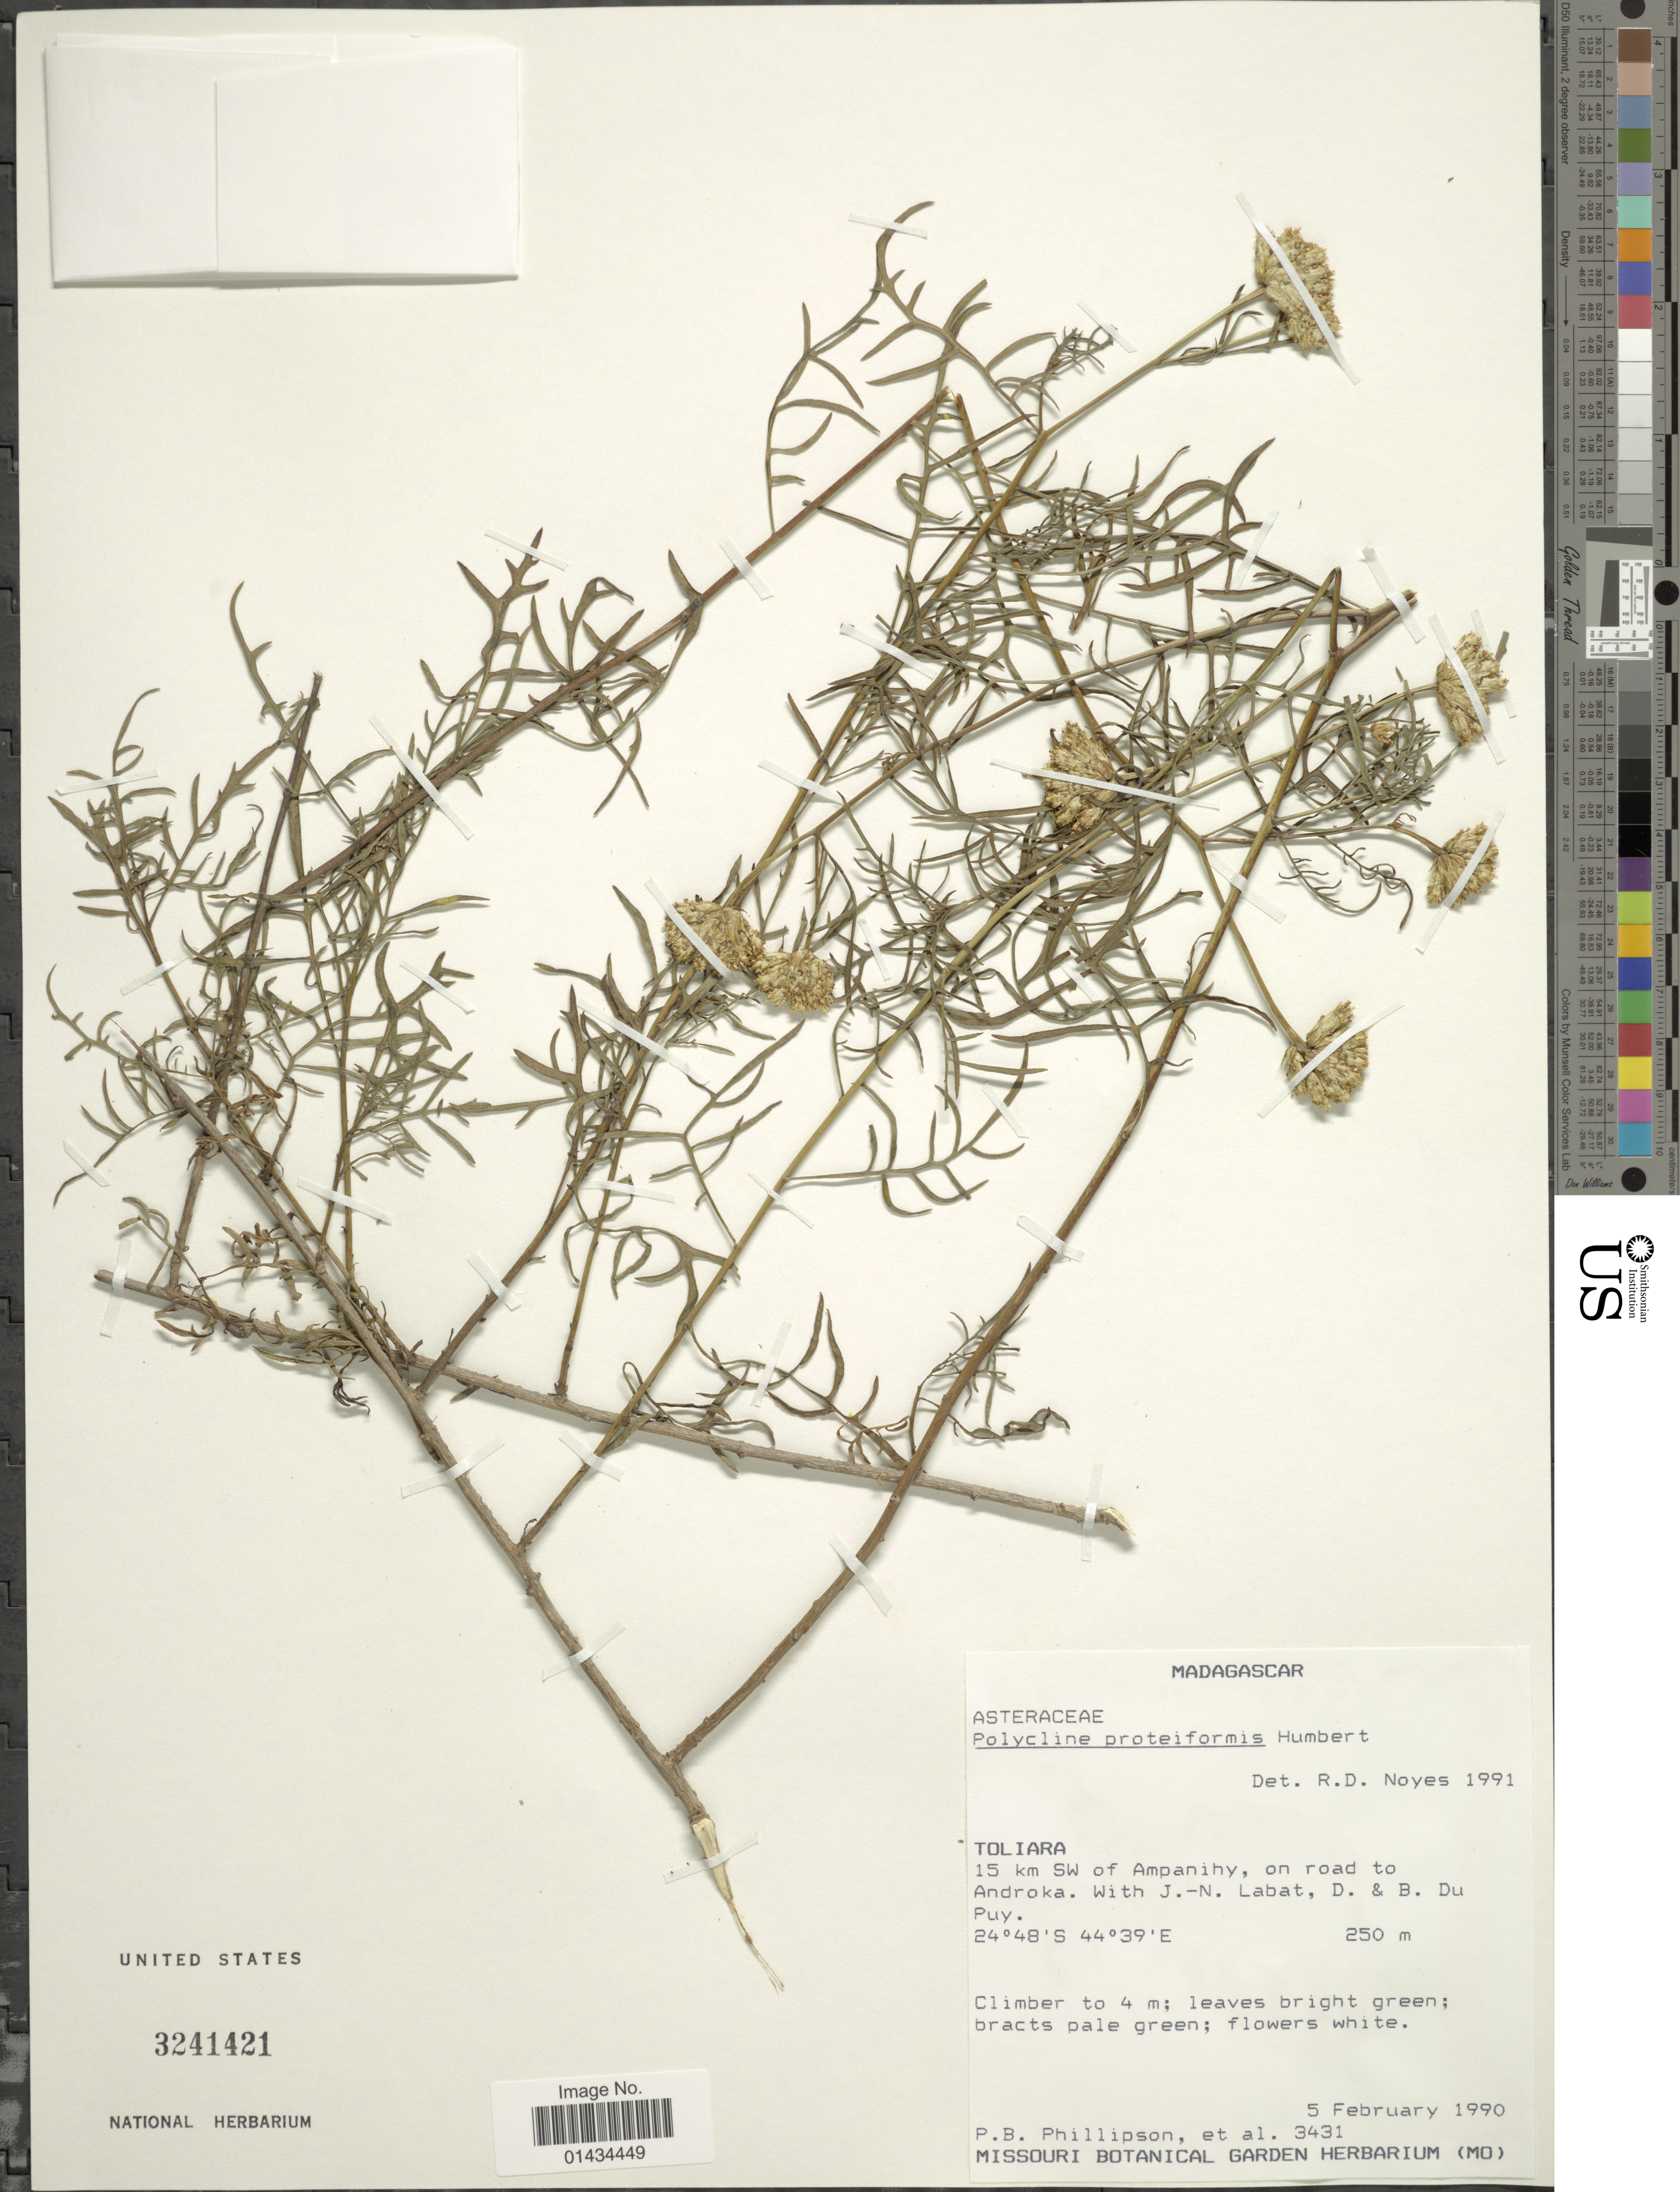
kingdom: Plantae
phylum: Tracheophyta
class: Magnoliopsida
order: Asterales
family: Asteraceae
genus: Polycline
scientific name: Polycline proteiformis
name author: Humbert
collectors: P. B. Phillipson, J.-N. Labat & B. Du Puy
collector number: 3431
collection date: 1990-02-05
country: Madagascar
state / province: Atsimo-Andrefana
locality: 15 km SW of Ampanihy, on road to Androka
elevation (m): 250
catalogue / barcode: US 3241421